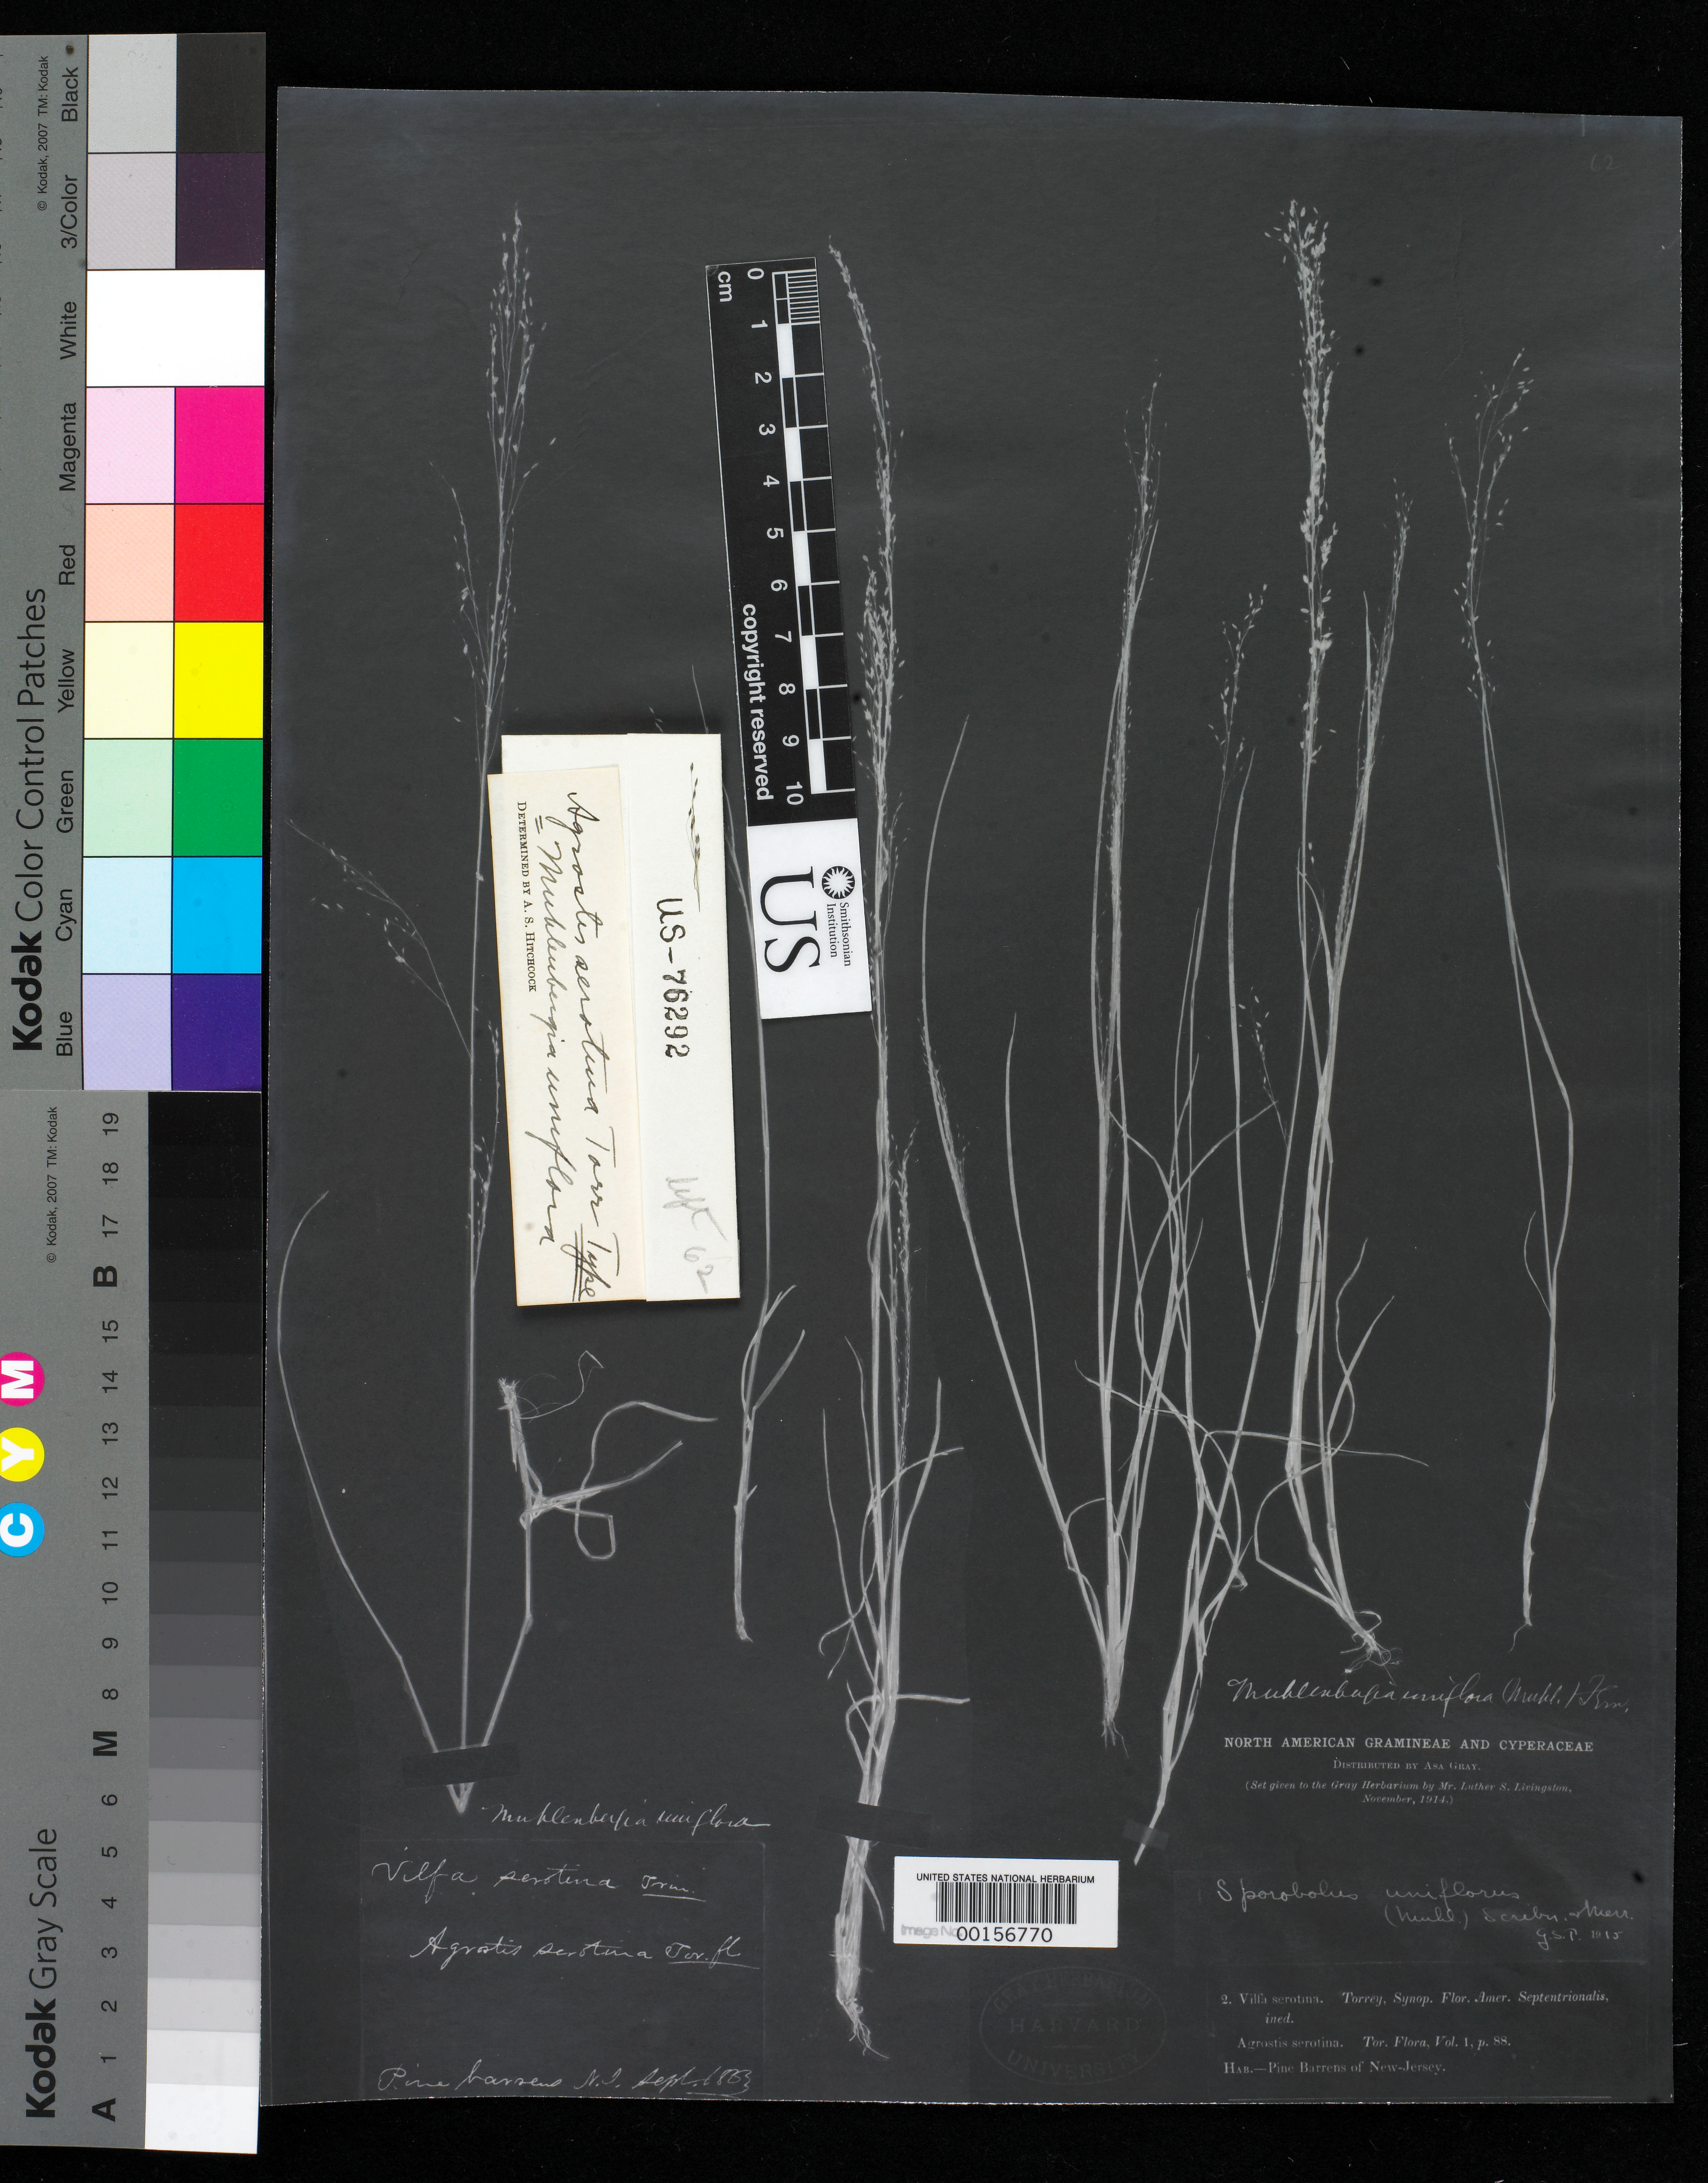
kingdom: Plantae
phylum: Tracheophyta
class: Liliopsida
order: Poales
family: Poaceae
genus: Agrostis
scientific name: Agrostis serotina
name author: Torr.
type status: Type Fragment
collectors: ex herb. Gray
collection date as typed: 1803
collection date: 1803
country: United States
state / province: New Jersey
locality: Pine barrens, in sandy swamps.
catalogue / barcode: US 76292